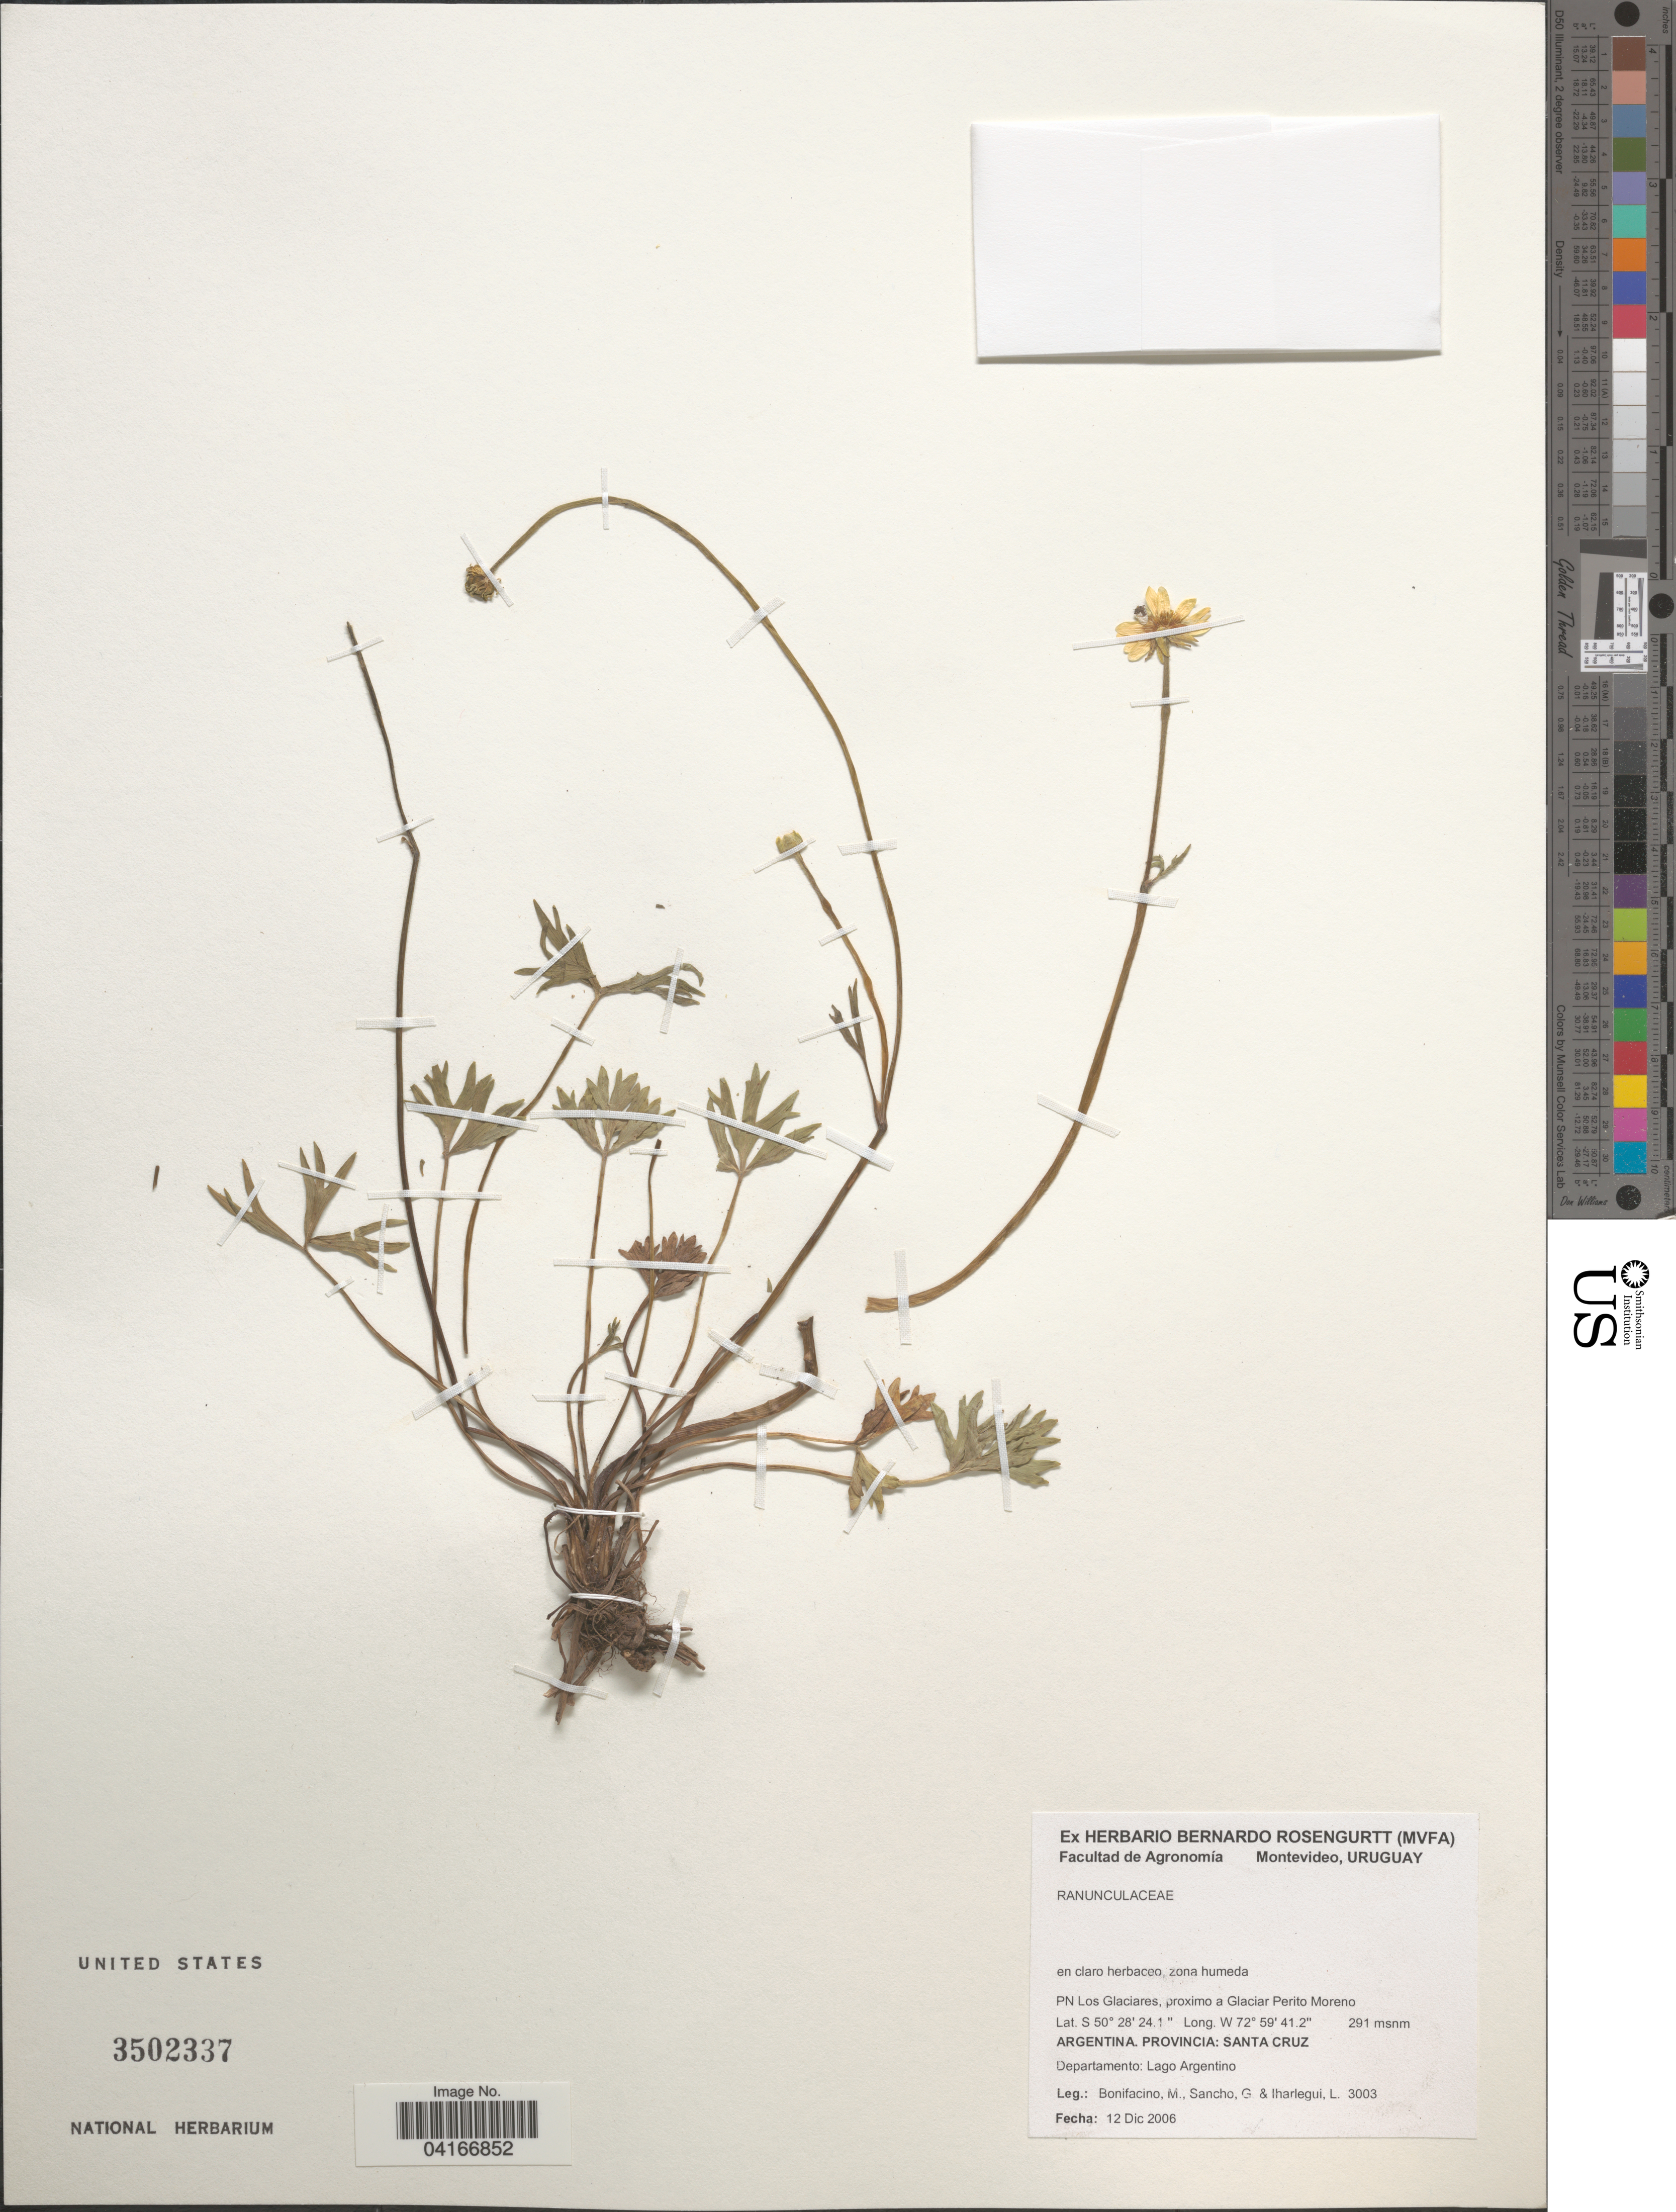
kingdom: Plantae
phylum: Tracheophyta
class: Magnoliopsida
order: Ranunculales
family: Ranunculaceae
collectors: M. Bonifacino, G. Sancho & L. Iharlegui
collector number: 3003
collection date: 2006-12-12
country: Argentina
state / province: Santa Cruz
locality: PN Los Glaciares, proximo a Glaciar Perito Moreno. Departamento: Lago Argentino.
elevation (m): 291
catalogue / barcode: US 3502337